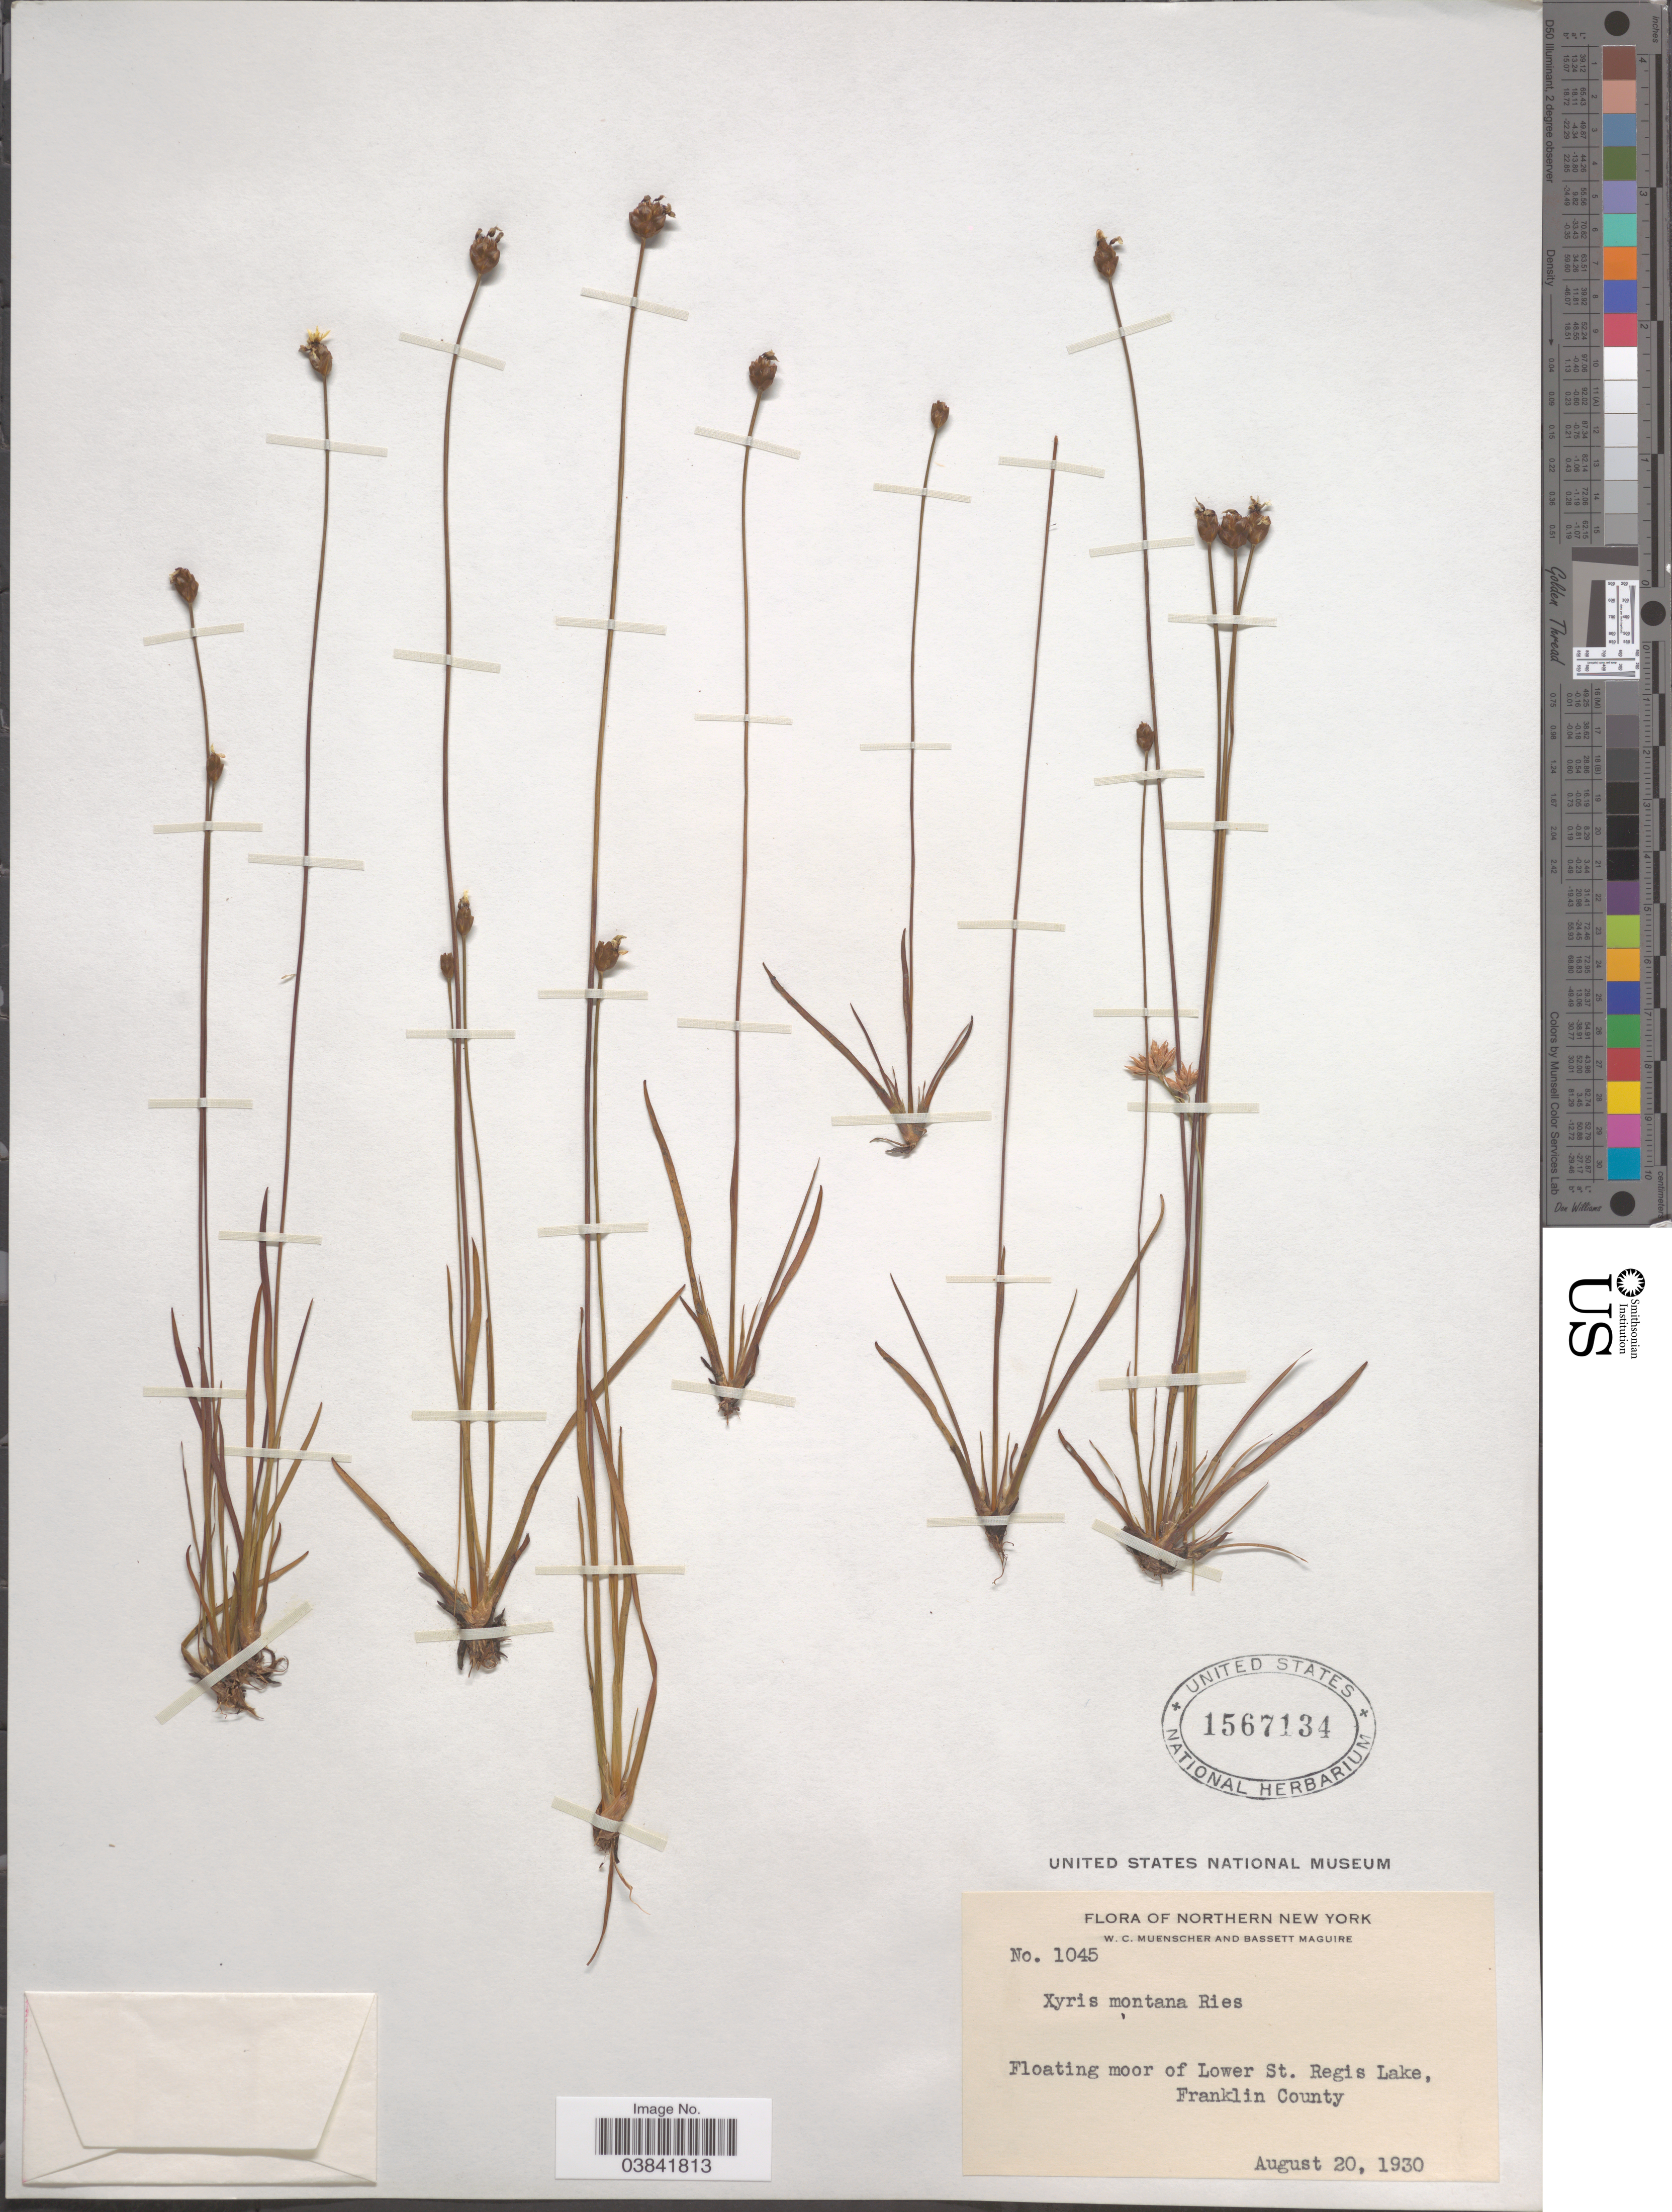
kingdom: Plantae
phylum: Tracheophyta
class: Liliopsida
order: Poales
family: Xyridaceae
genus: Xyris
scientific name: Xyris montana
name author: Ries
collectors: W. Muenscher & B. Maguire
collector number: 1045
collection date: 1930-08-20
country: United States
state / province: New York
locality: Northern New York. Floating moor of Lower St. Regis Lake, Franklin County.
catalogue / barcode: US 1567134